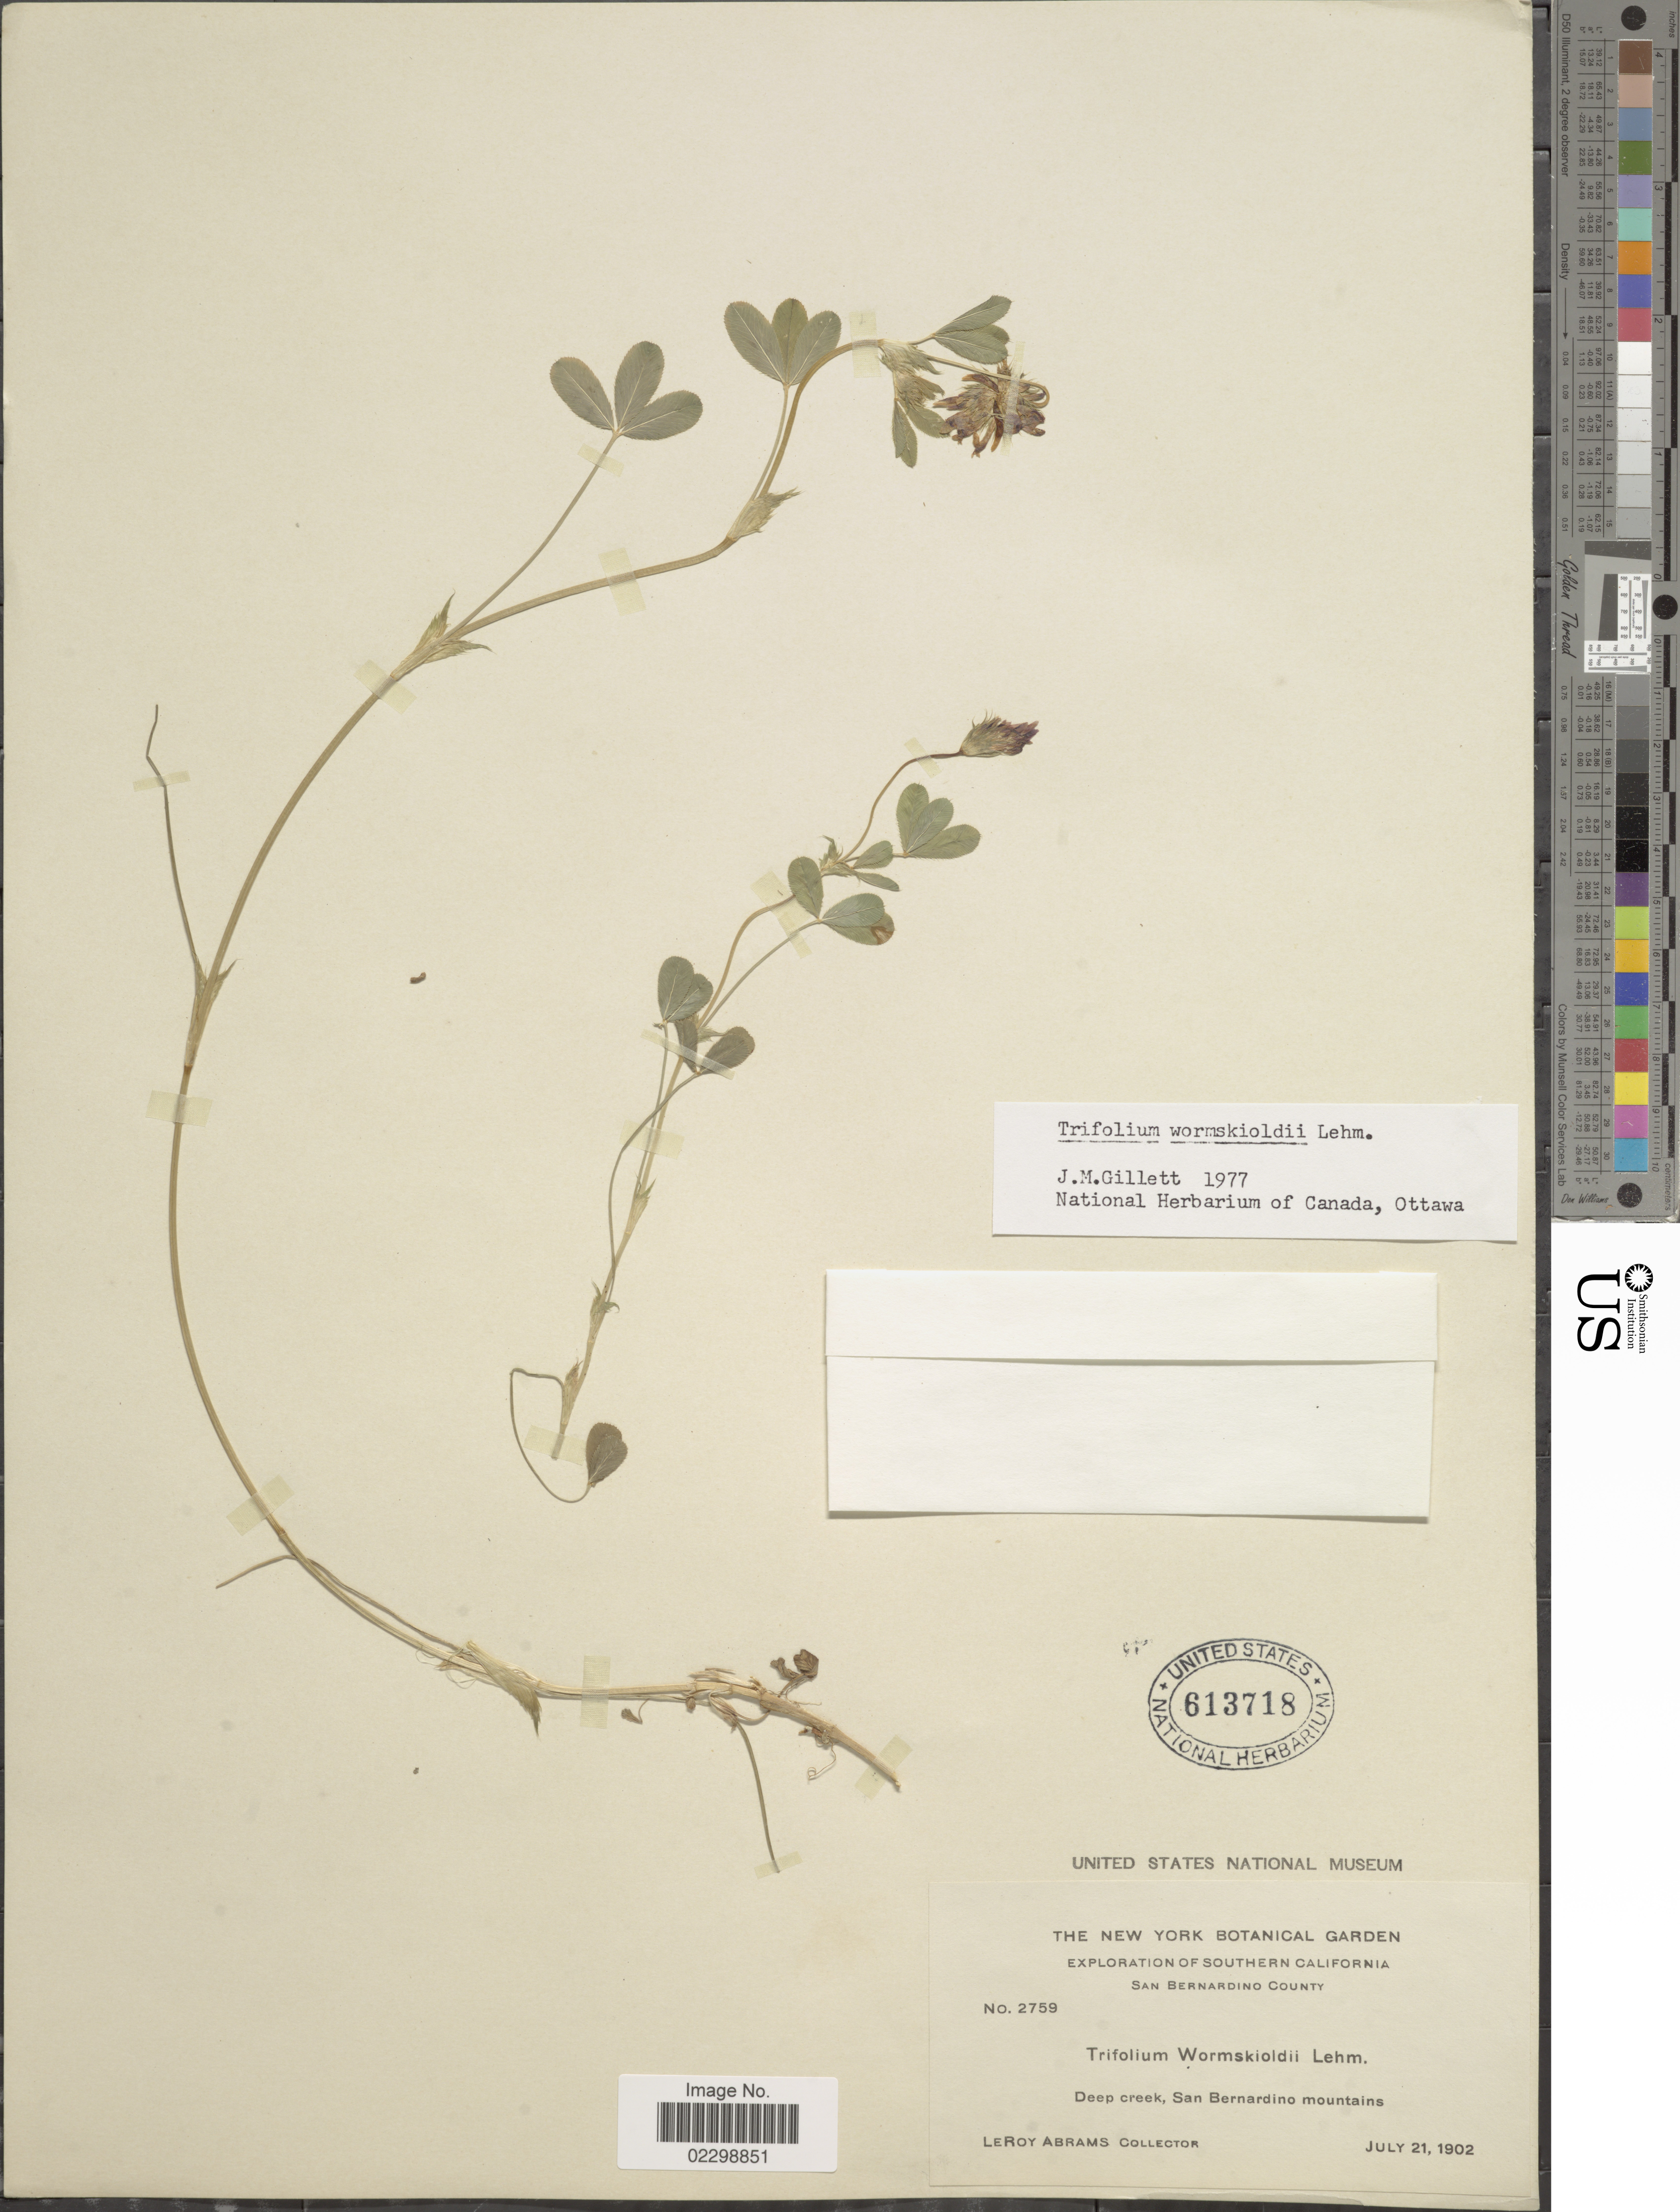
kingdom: Plantae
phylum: Tracheophyta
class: Magnoliopsida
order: Fabales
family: Fabaceae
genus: Trifolium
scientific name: Trifolium wormskioldii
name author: Lehm.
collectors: L. Abrams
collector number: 2759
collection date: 1902-07-21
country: United States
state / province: California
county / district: San Bernardino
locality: Southern California, San Bernardino County, Deep creek, San Bernardino mountains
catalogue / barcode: US 613718